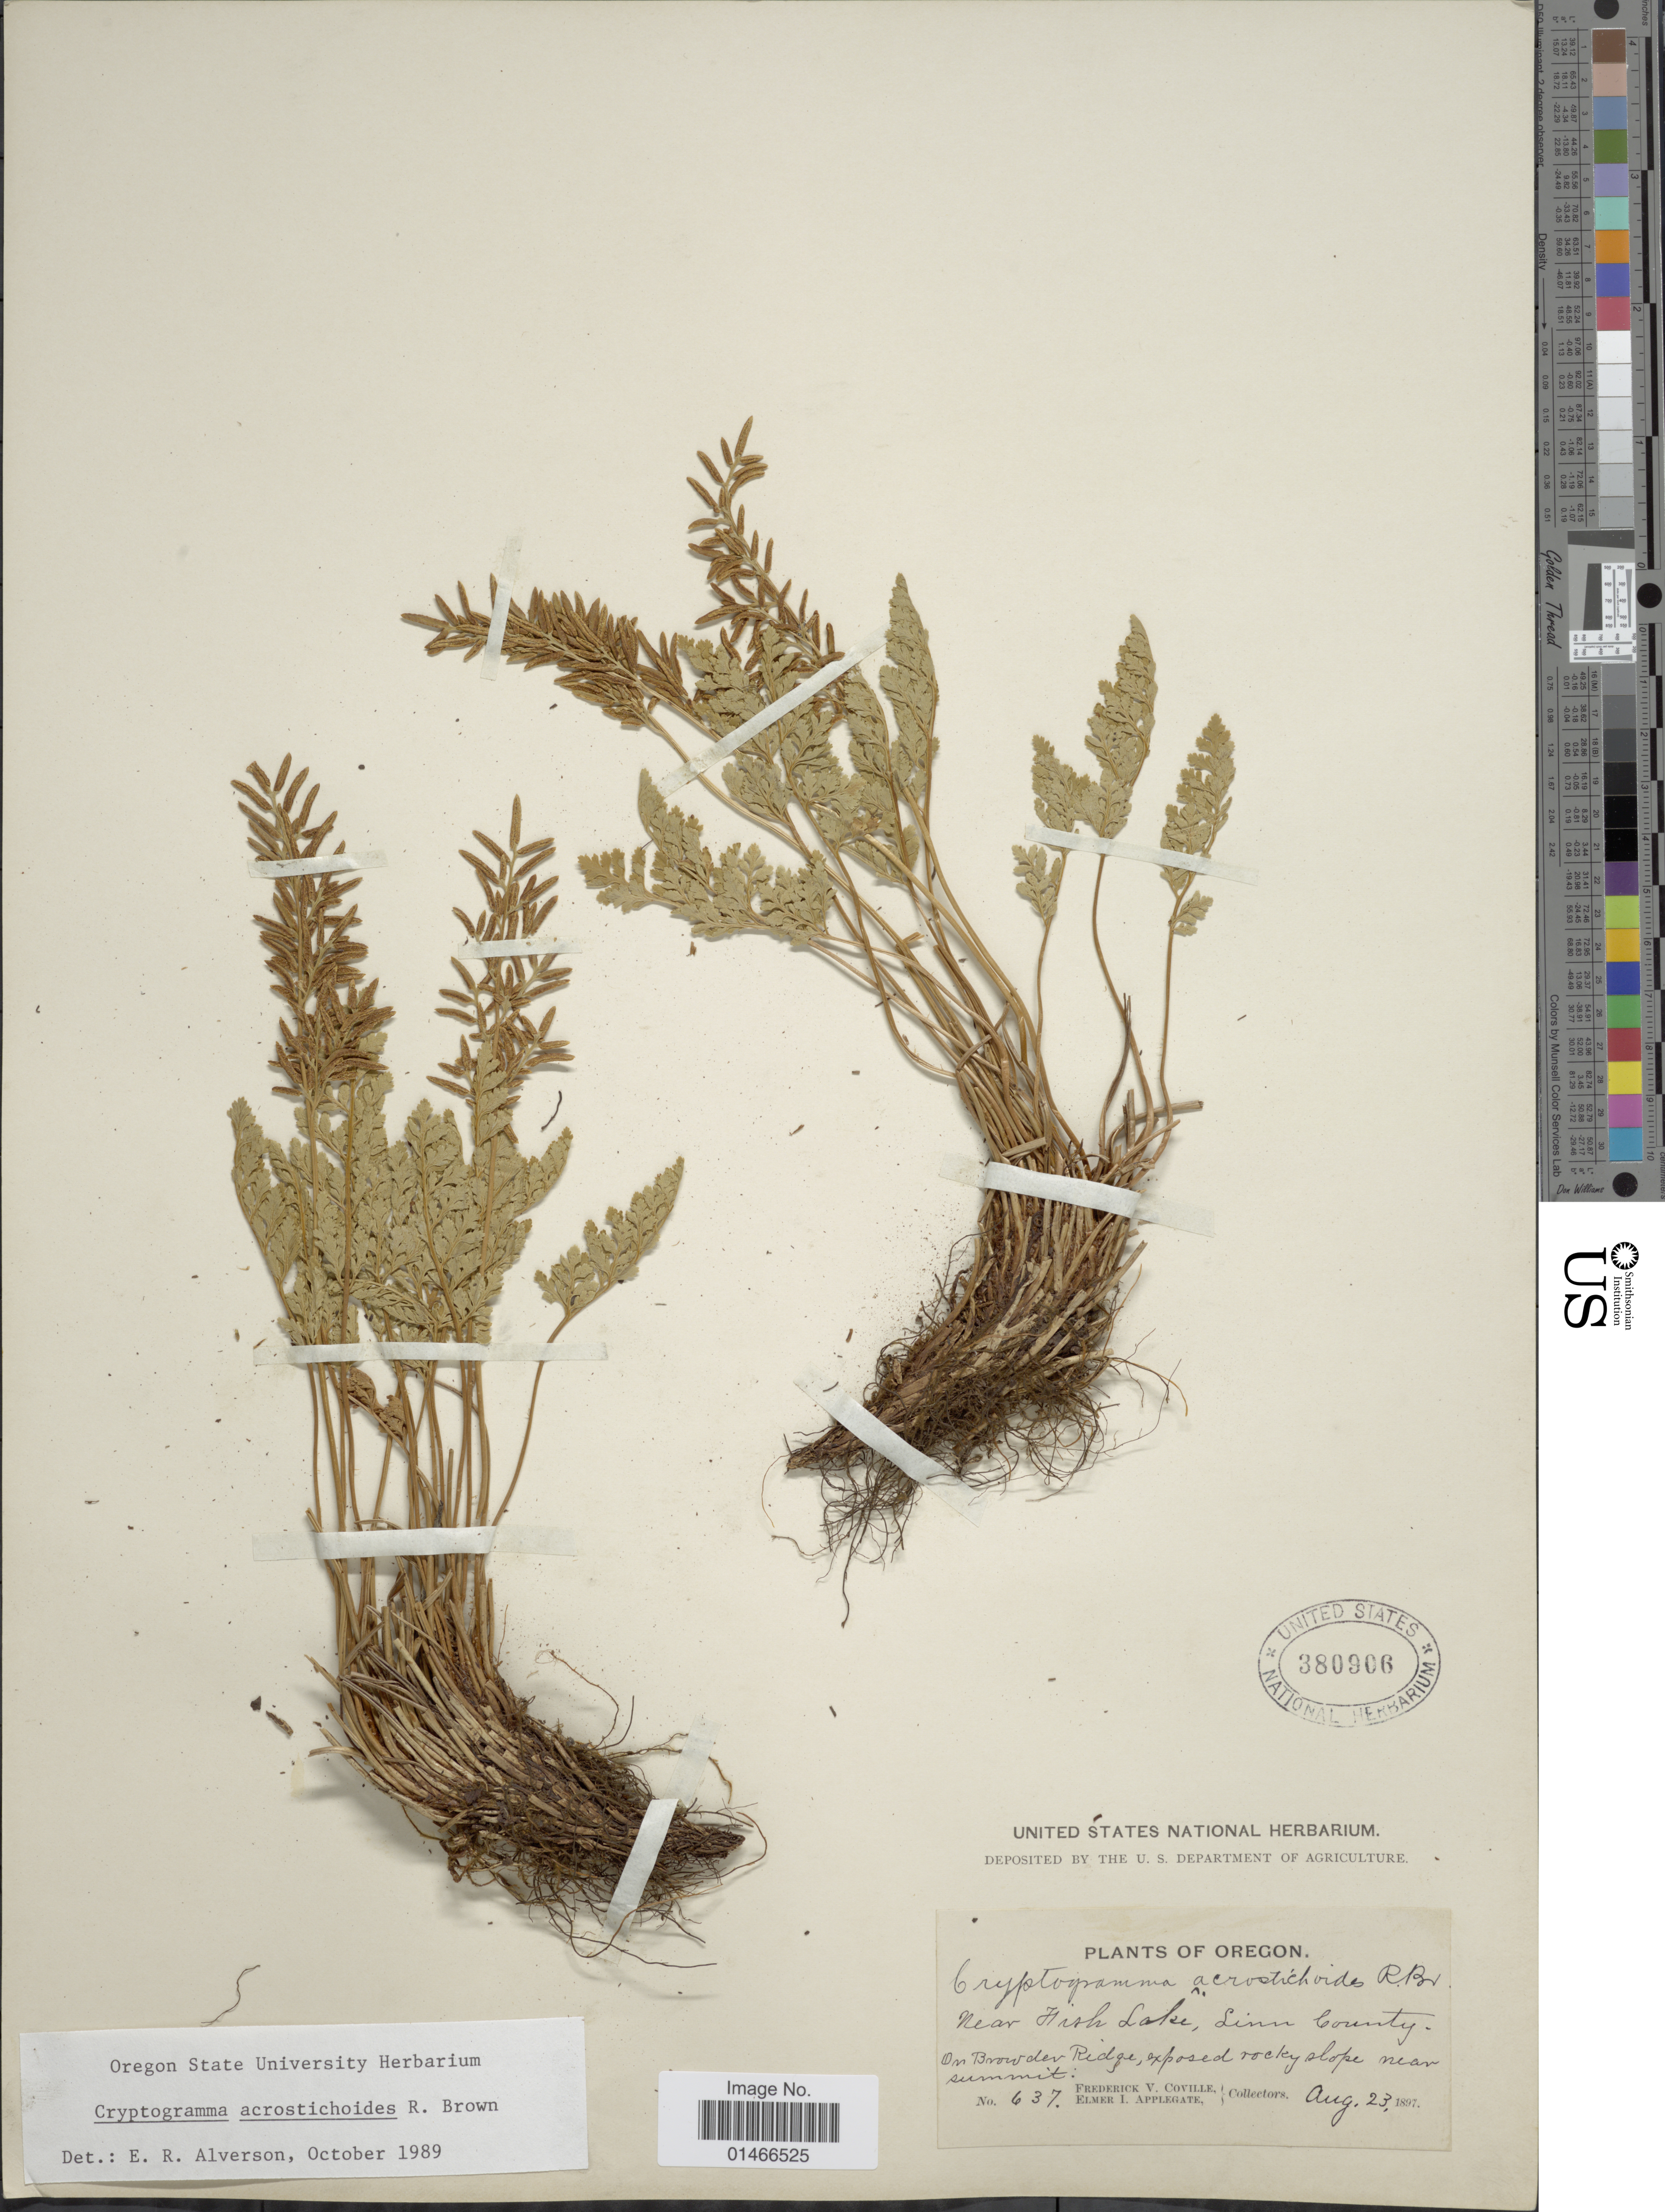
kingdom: Plantae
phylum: Tracheophyta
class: Polypodiopsida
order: Polypodiales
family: Pteridaceae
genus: Cryptogramma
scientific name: Cryptogramma acrostichoides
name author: R. Br.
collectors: F. V. Coville & E. I. Applegate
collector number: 637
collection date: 1897-08-23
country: United States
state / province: Oregon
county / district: Linn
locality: Near Fish Lake, Linn County. On Browder Ridge, exposed rocky slope near summit.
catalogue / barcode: US 380906